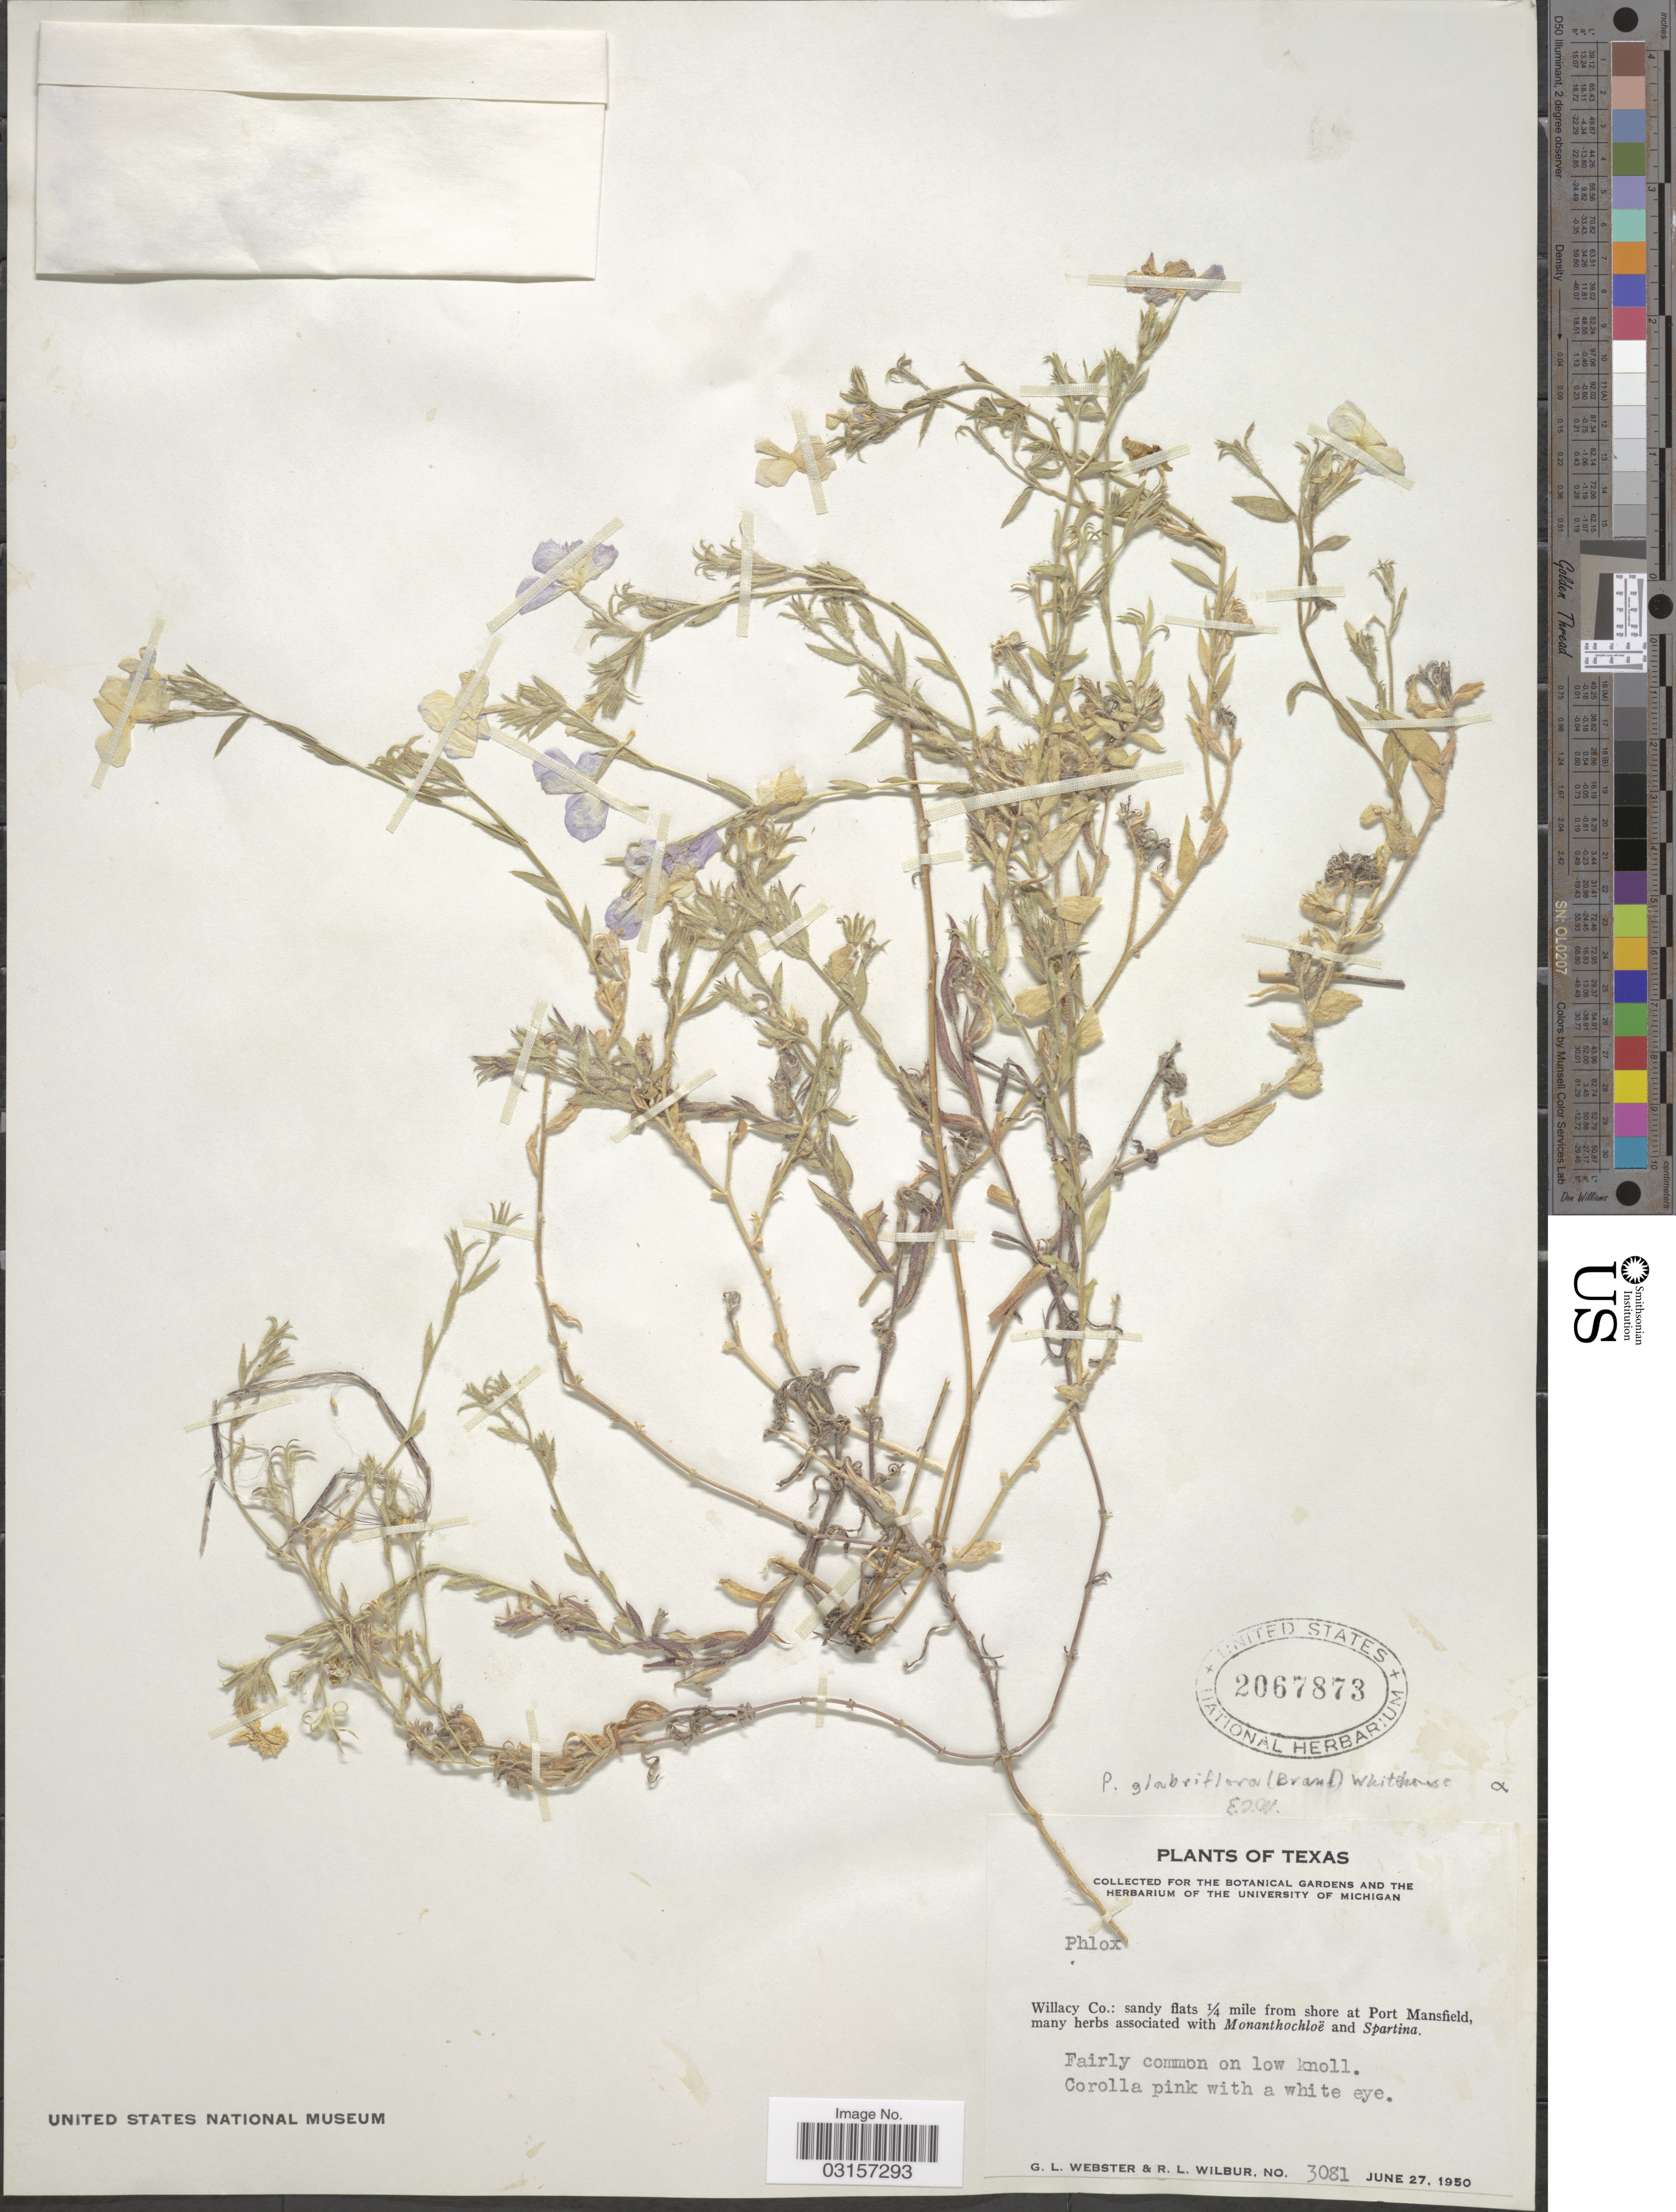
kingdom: Plantae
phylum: Tracheophyta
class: Magnoliopsida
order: Ericales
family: Polemoniaceae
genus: Phlox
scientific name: Phlox glabriflora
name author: (Brand) Whitehouse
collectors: G. L. Webster & R. L. Wilbur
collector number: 3081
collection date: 1950-06-27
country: United States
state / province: Texas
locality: Willacy Co.: sandy flats ¼ mile from shore at Port Mansfield.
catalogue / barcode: US 2067873